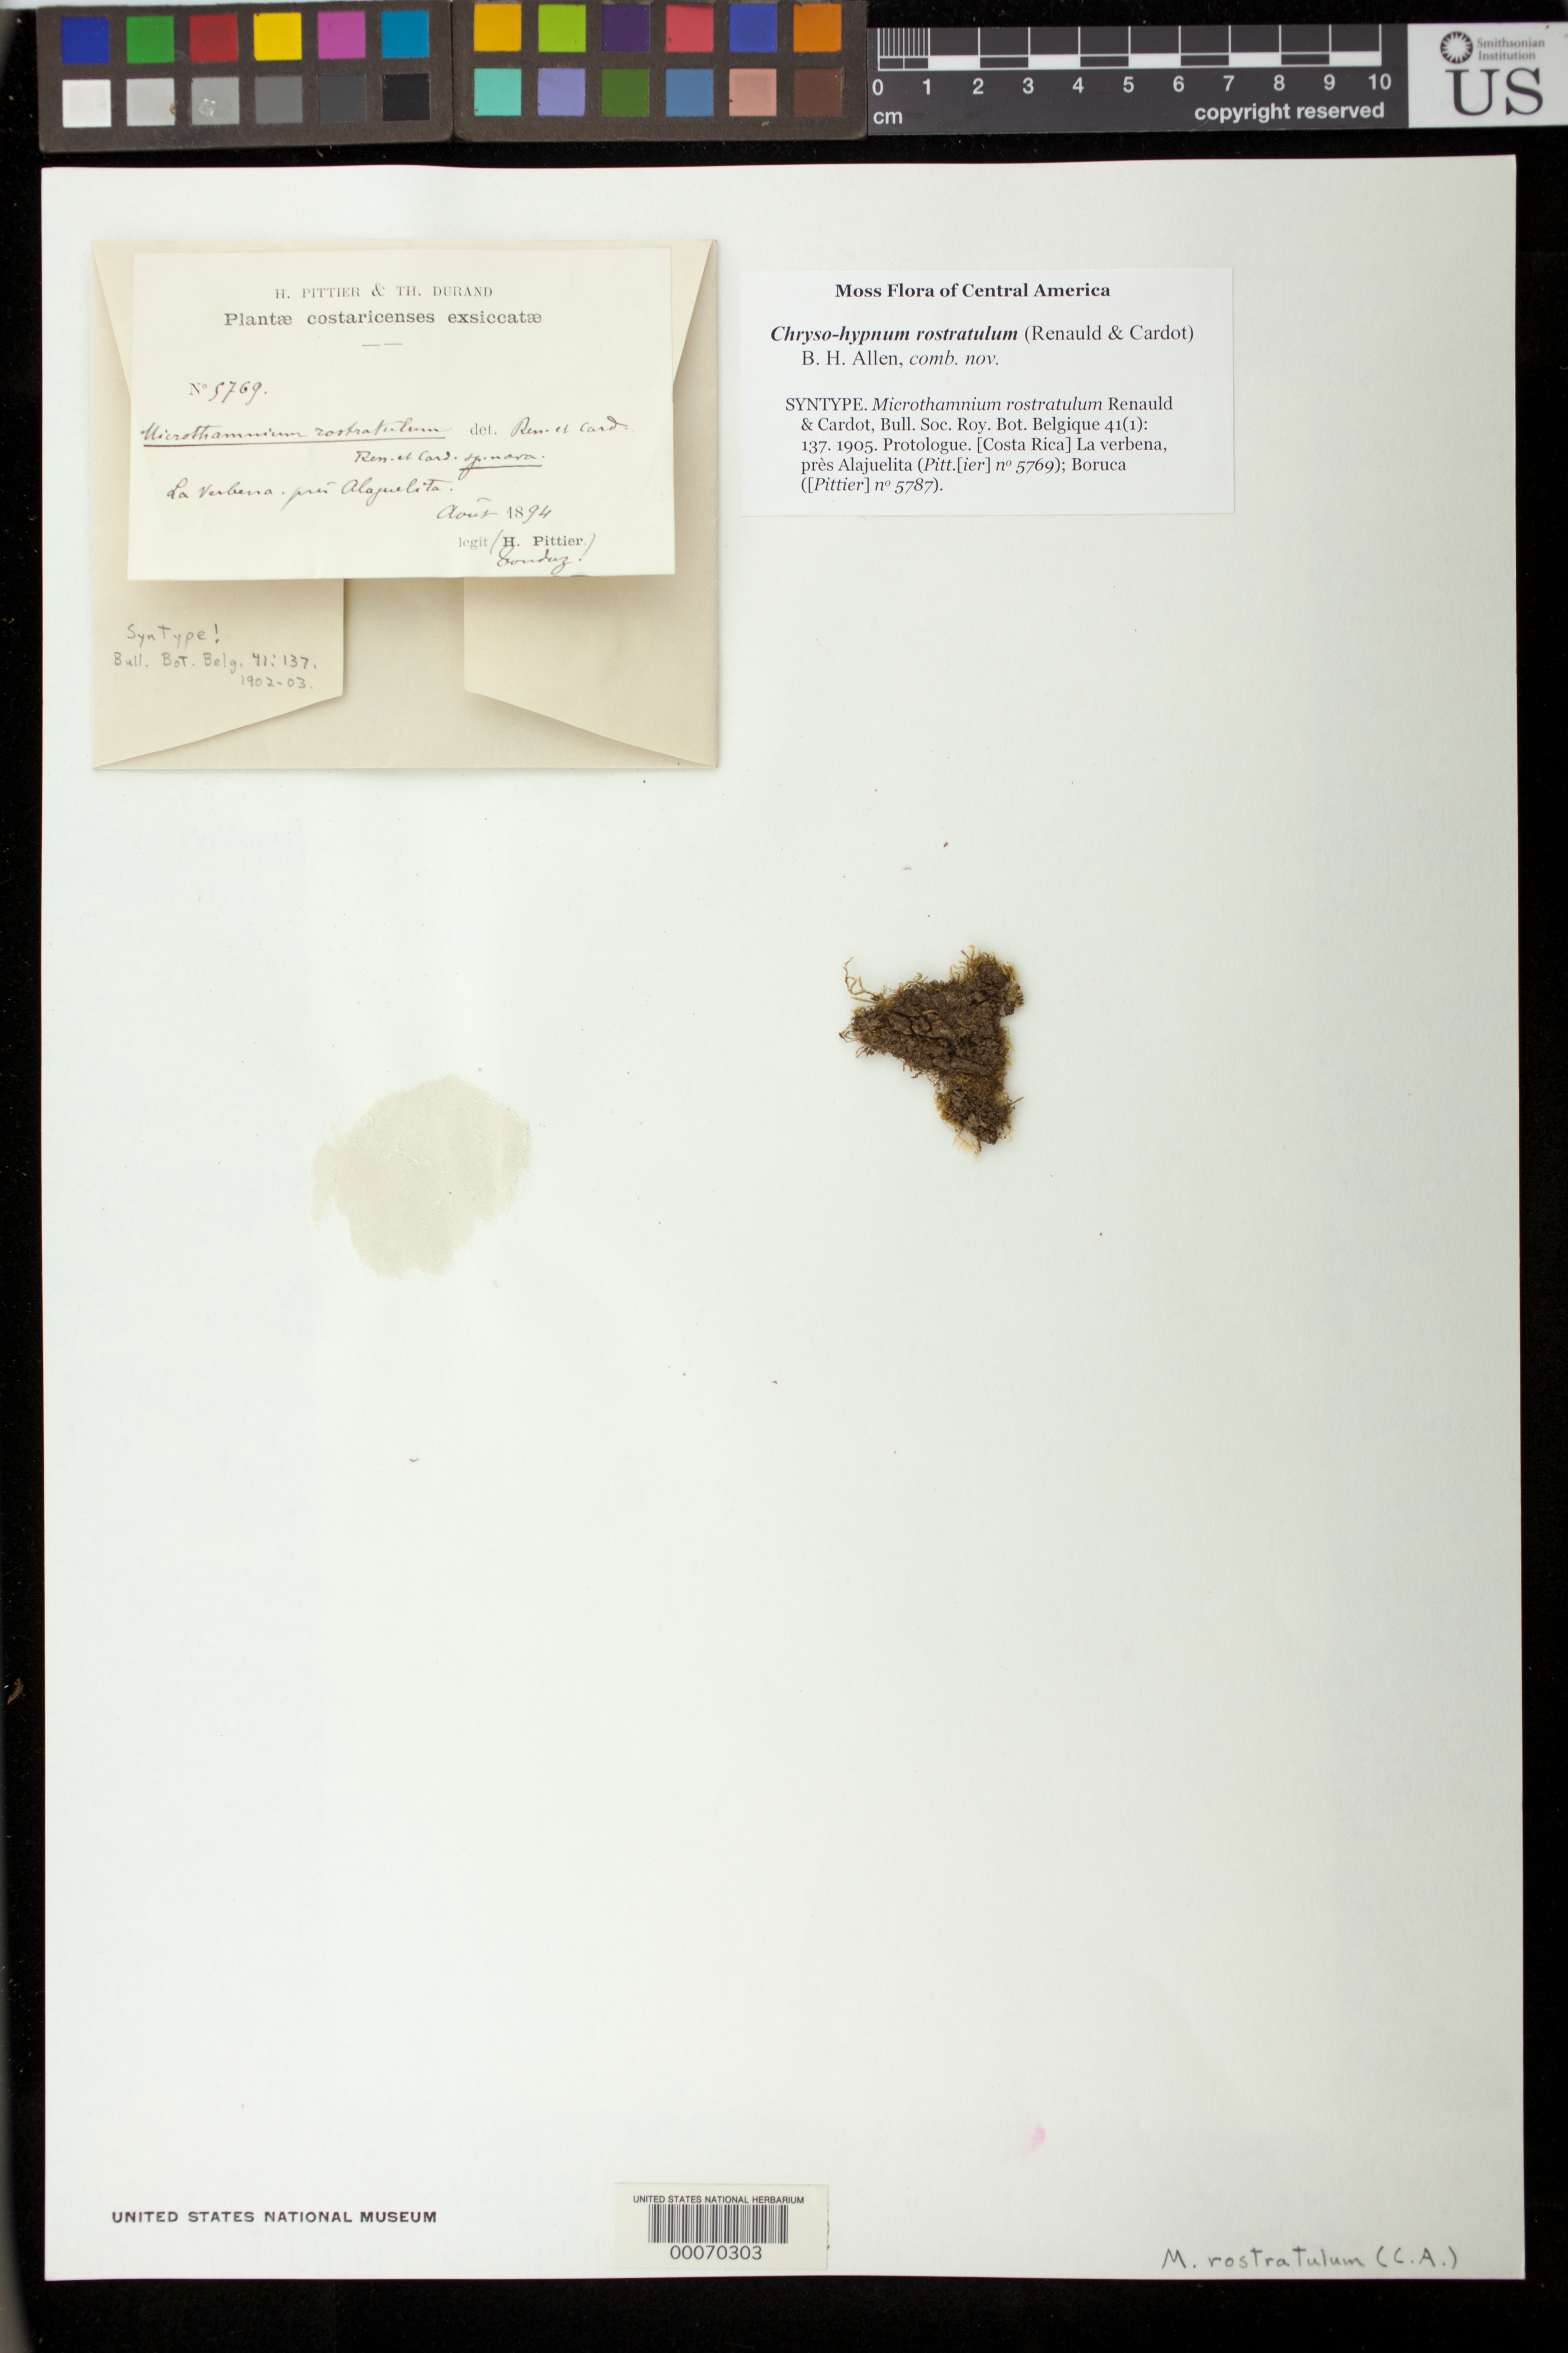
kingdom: Plantae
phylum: Bryophyta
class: Bryopsida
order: Hypnales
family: Hypnaceae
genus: Microthamnium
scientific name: Microthamnium rostratulum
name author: Renauld & Cardot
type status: Syntype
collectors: A. Tonduz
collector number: [Pittier] 5769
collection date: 1894-08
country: Costa Rica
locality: La Verbena, Alajuelita